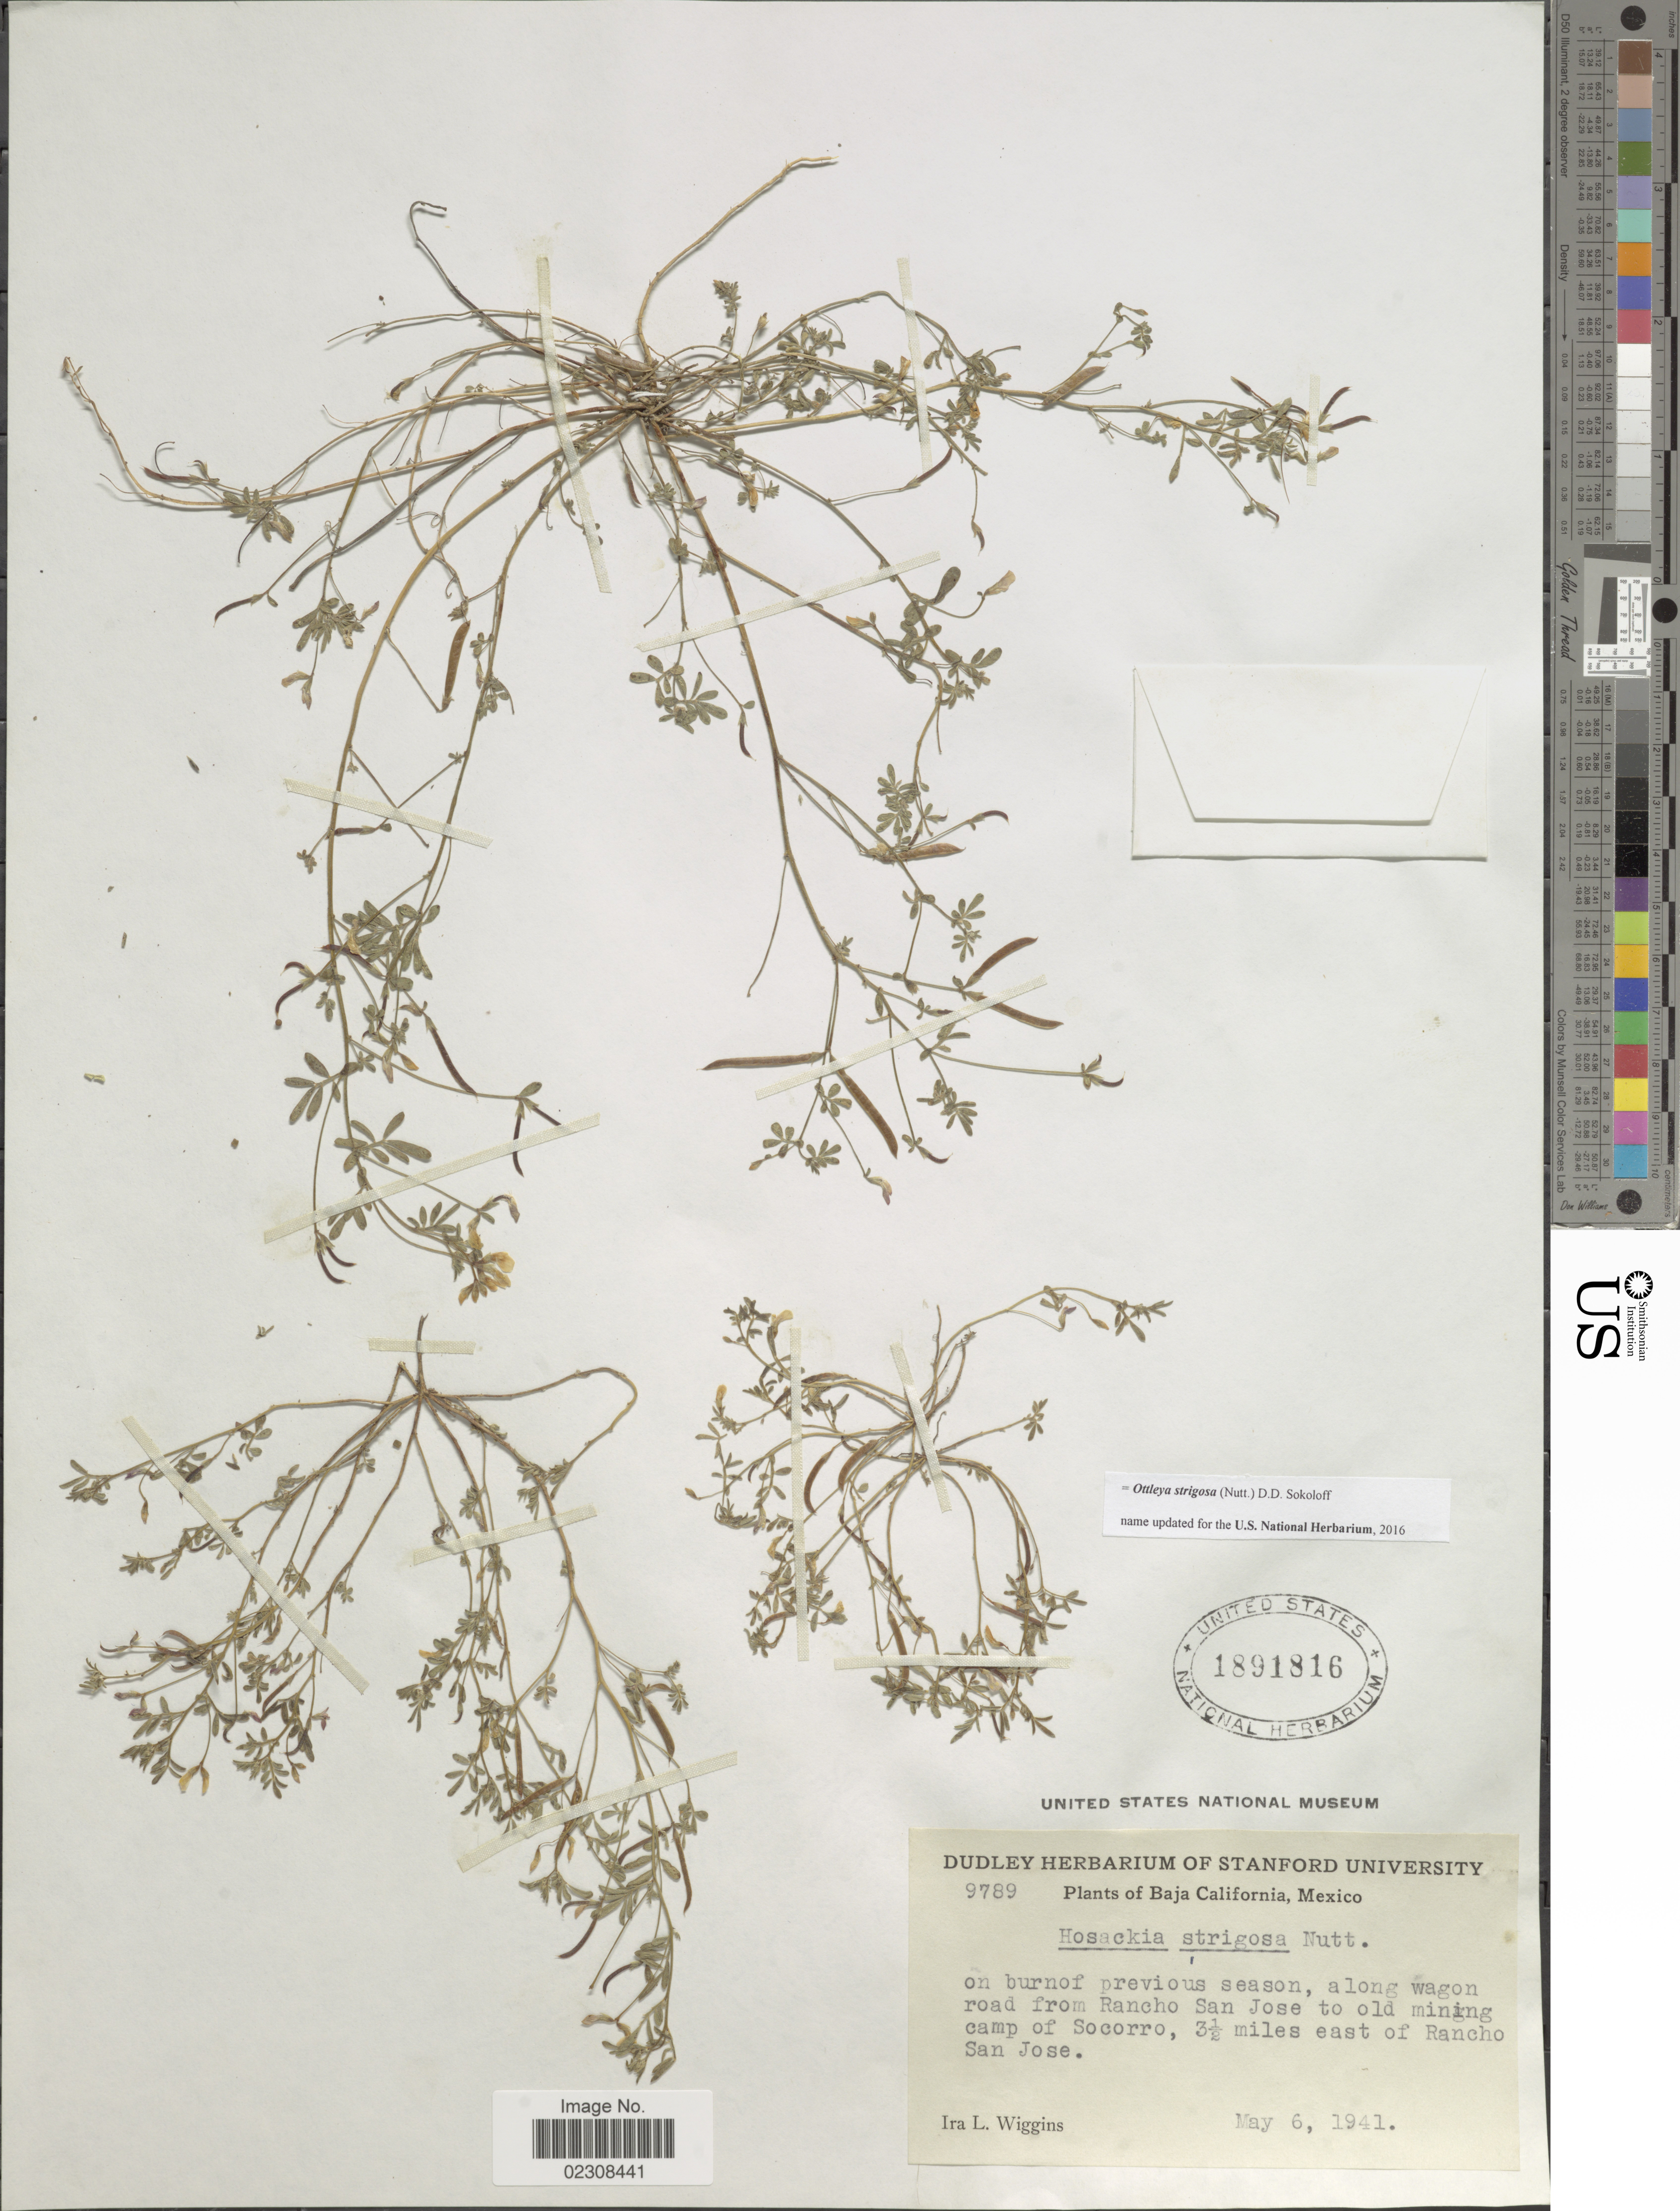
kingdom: Plantae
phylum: Tracheophyta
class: Magnoliopsida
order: Fabales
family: Fabaceae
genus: Ottleya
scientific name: Ottleya strigosa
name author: (Nutt.) D.D. Sokoloff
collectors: I. L. Wiggins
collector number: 9789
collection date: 1941-05-06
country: Mexico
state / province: Baja California Norte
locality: On burnof previous season, along wagon road from Rancho San Jose to old mining camp of Socorro, 3½ miles east of Rancho San Jose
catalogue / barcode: US 1891816